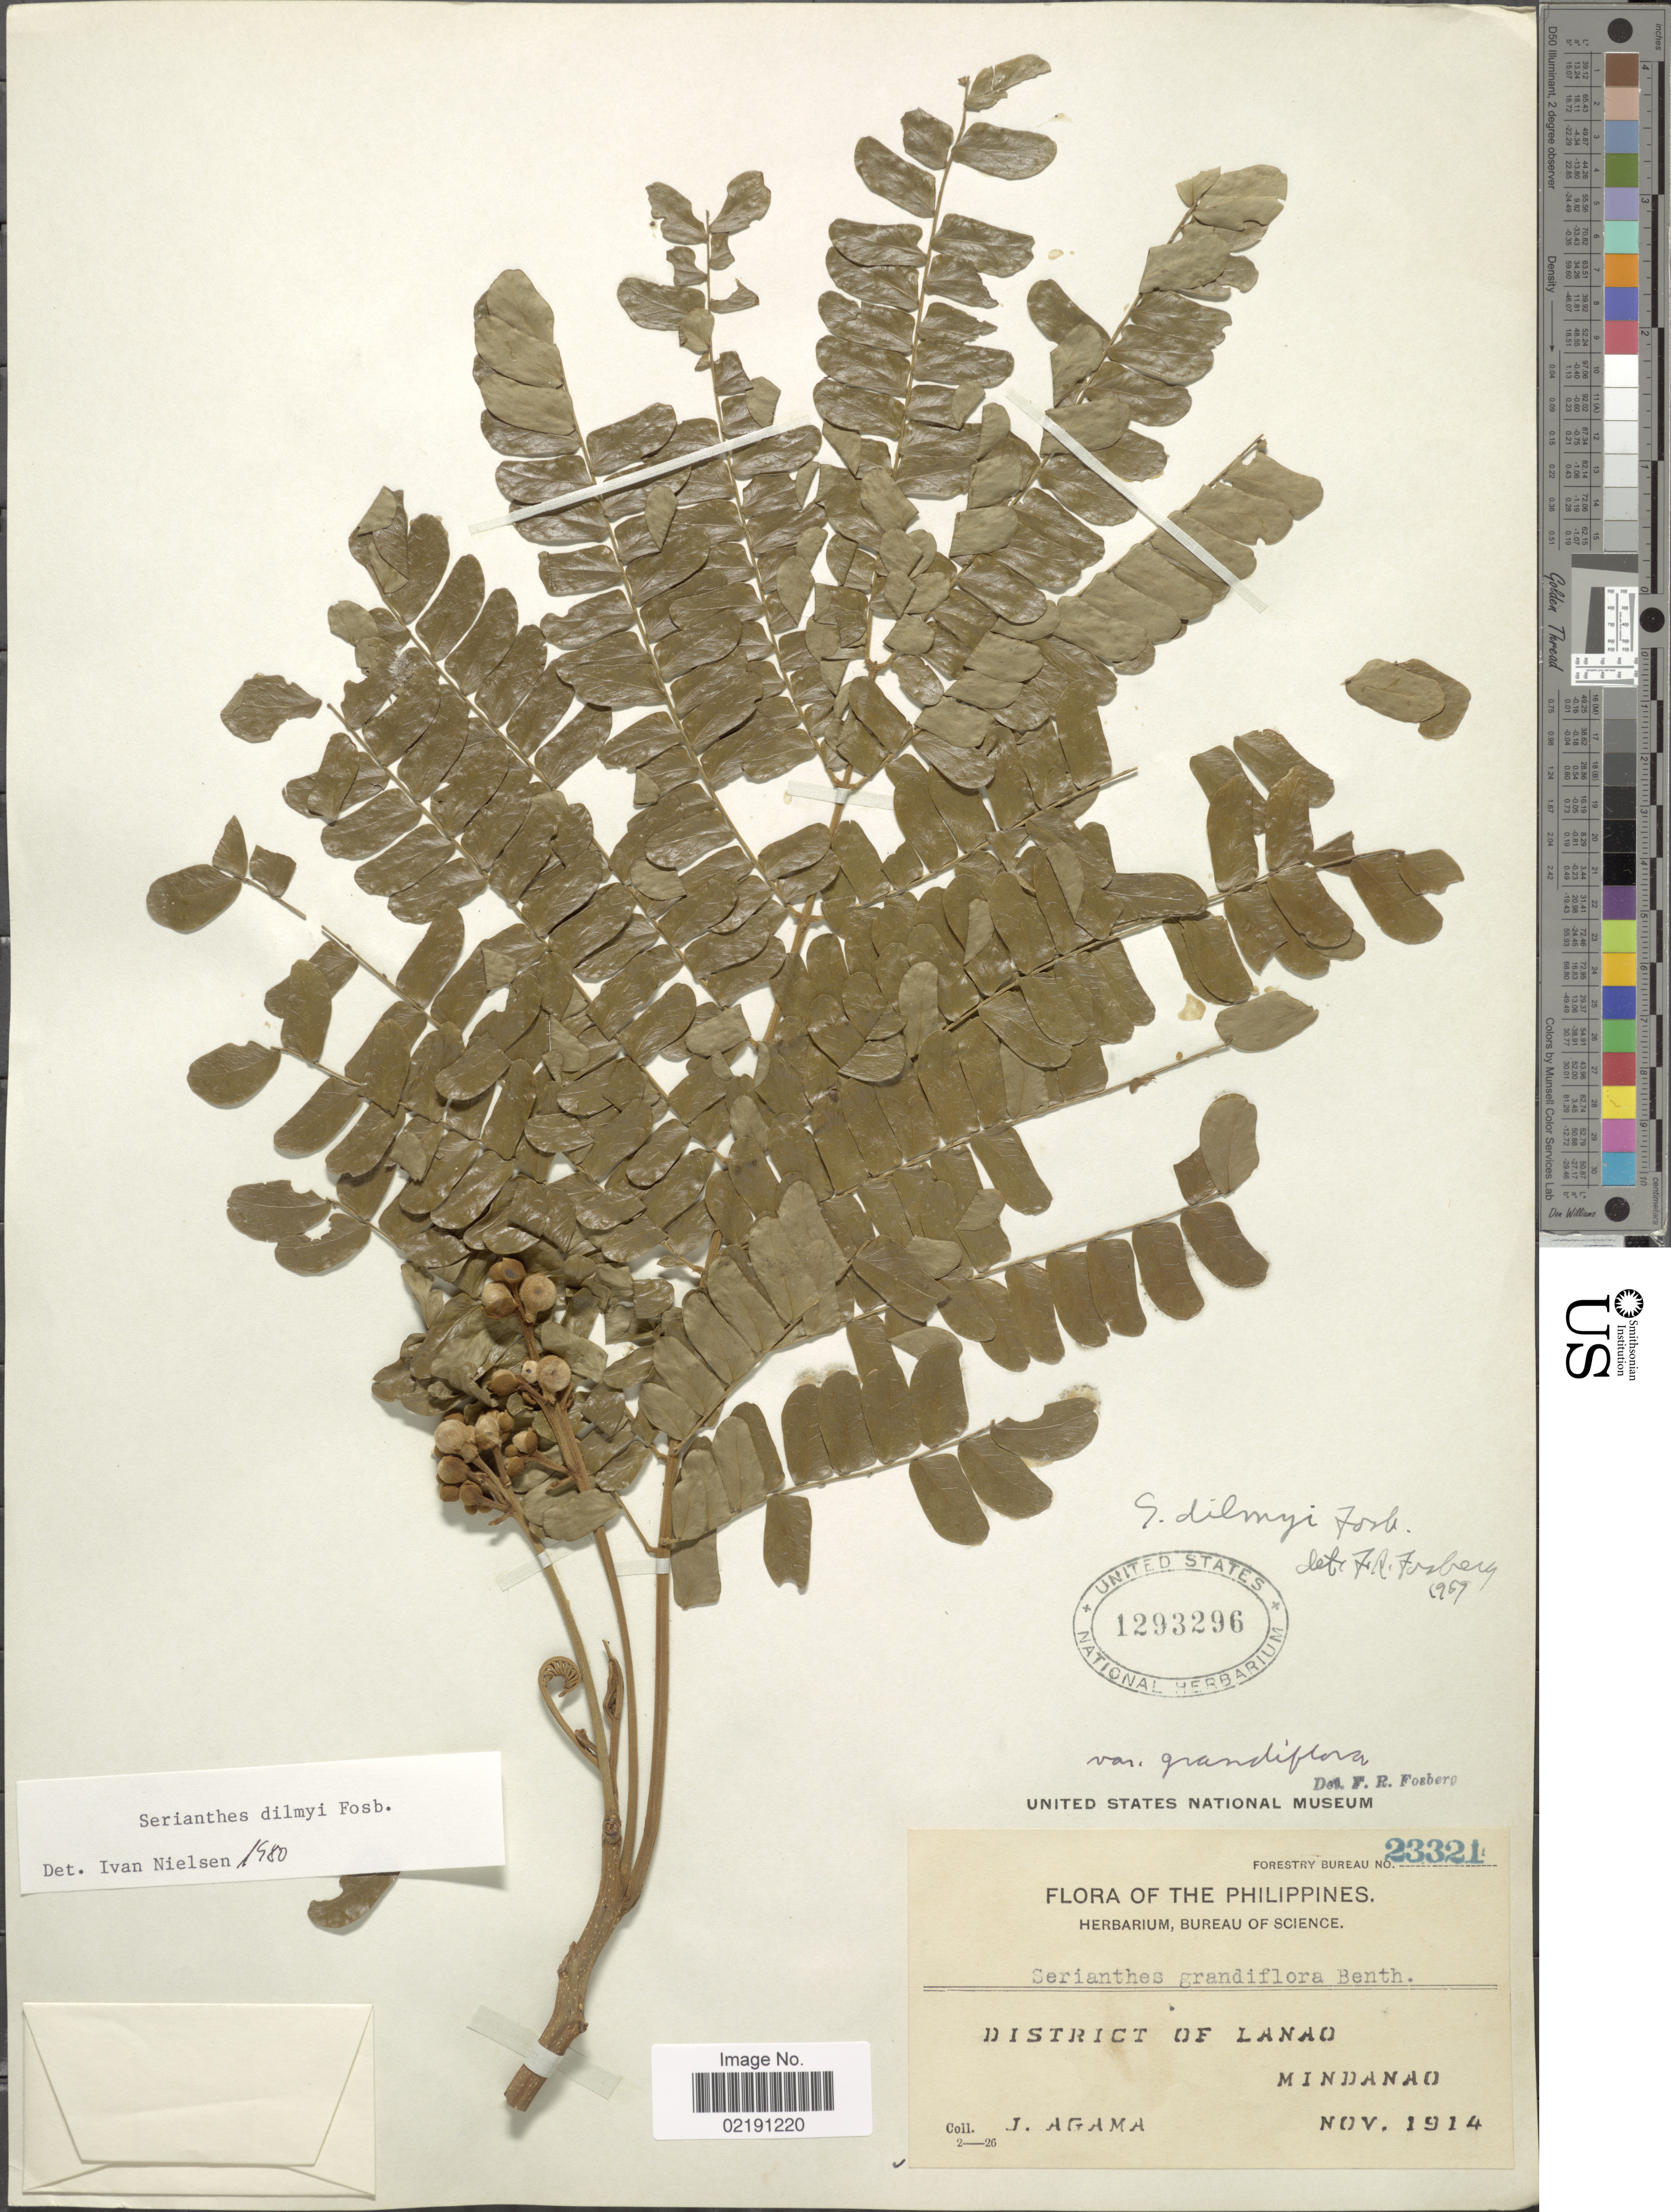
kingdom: Plantae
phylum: Tracheophyta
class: Magnoliopsida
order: Fabales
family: Fabaceae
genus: Serianthes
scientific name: Serianthes dilmyi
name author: Fosberg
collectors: J. Agama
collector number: Forestry Bureau 23321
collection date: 1914-11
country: Philippines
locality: District of Lanao. Mindanao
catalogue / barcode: US 1293296